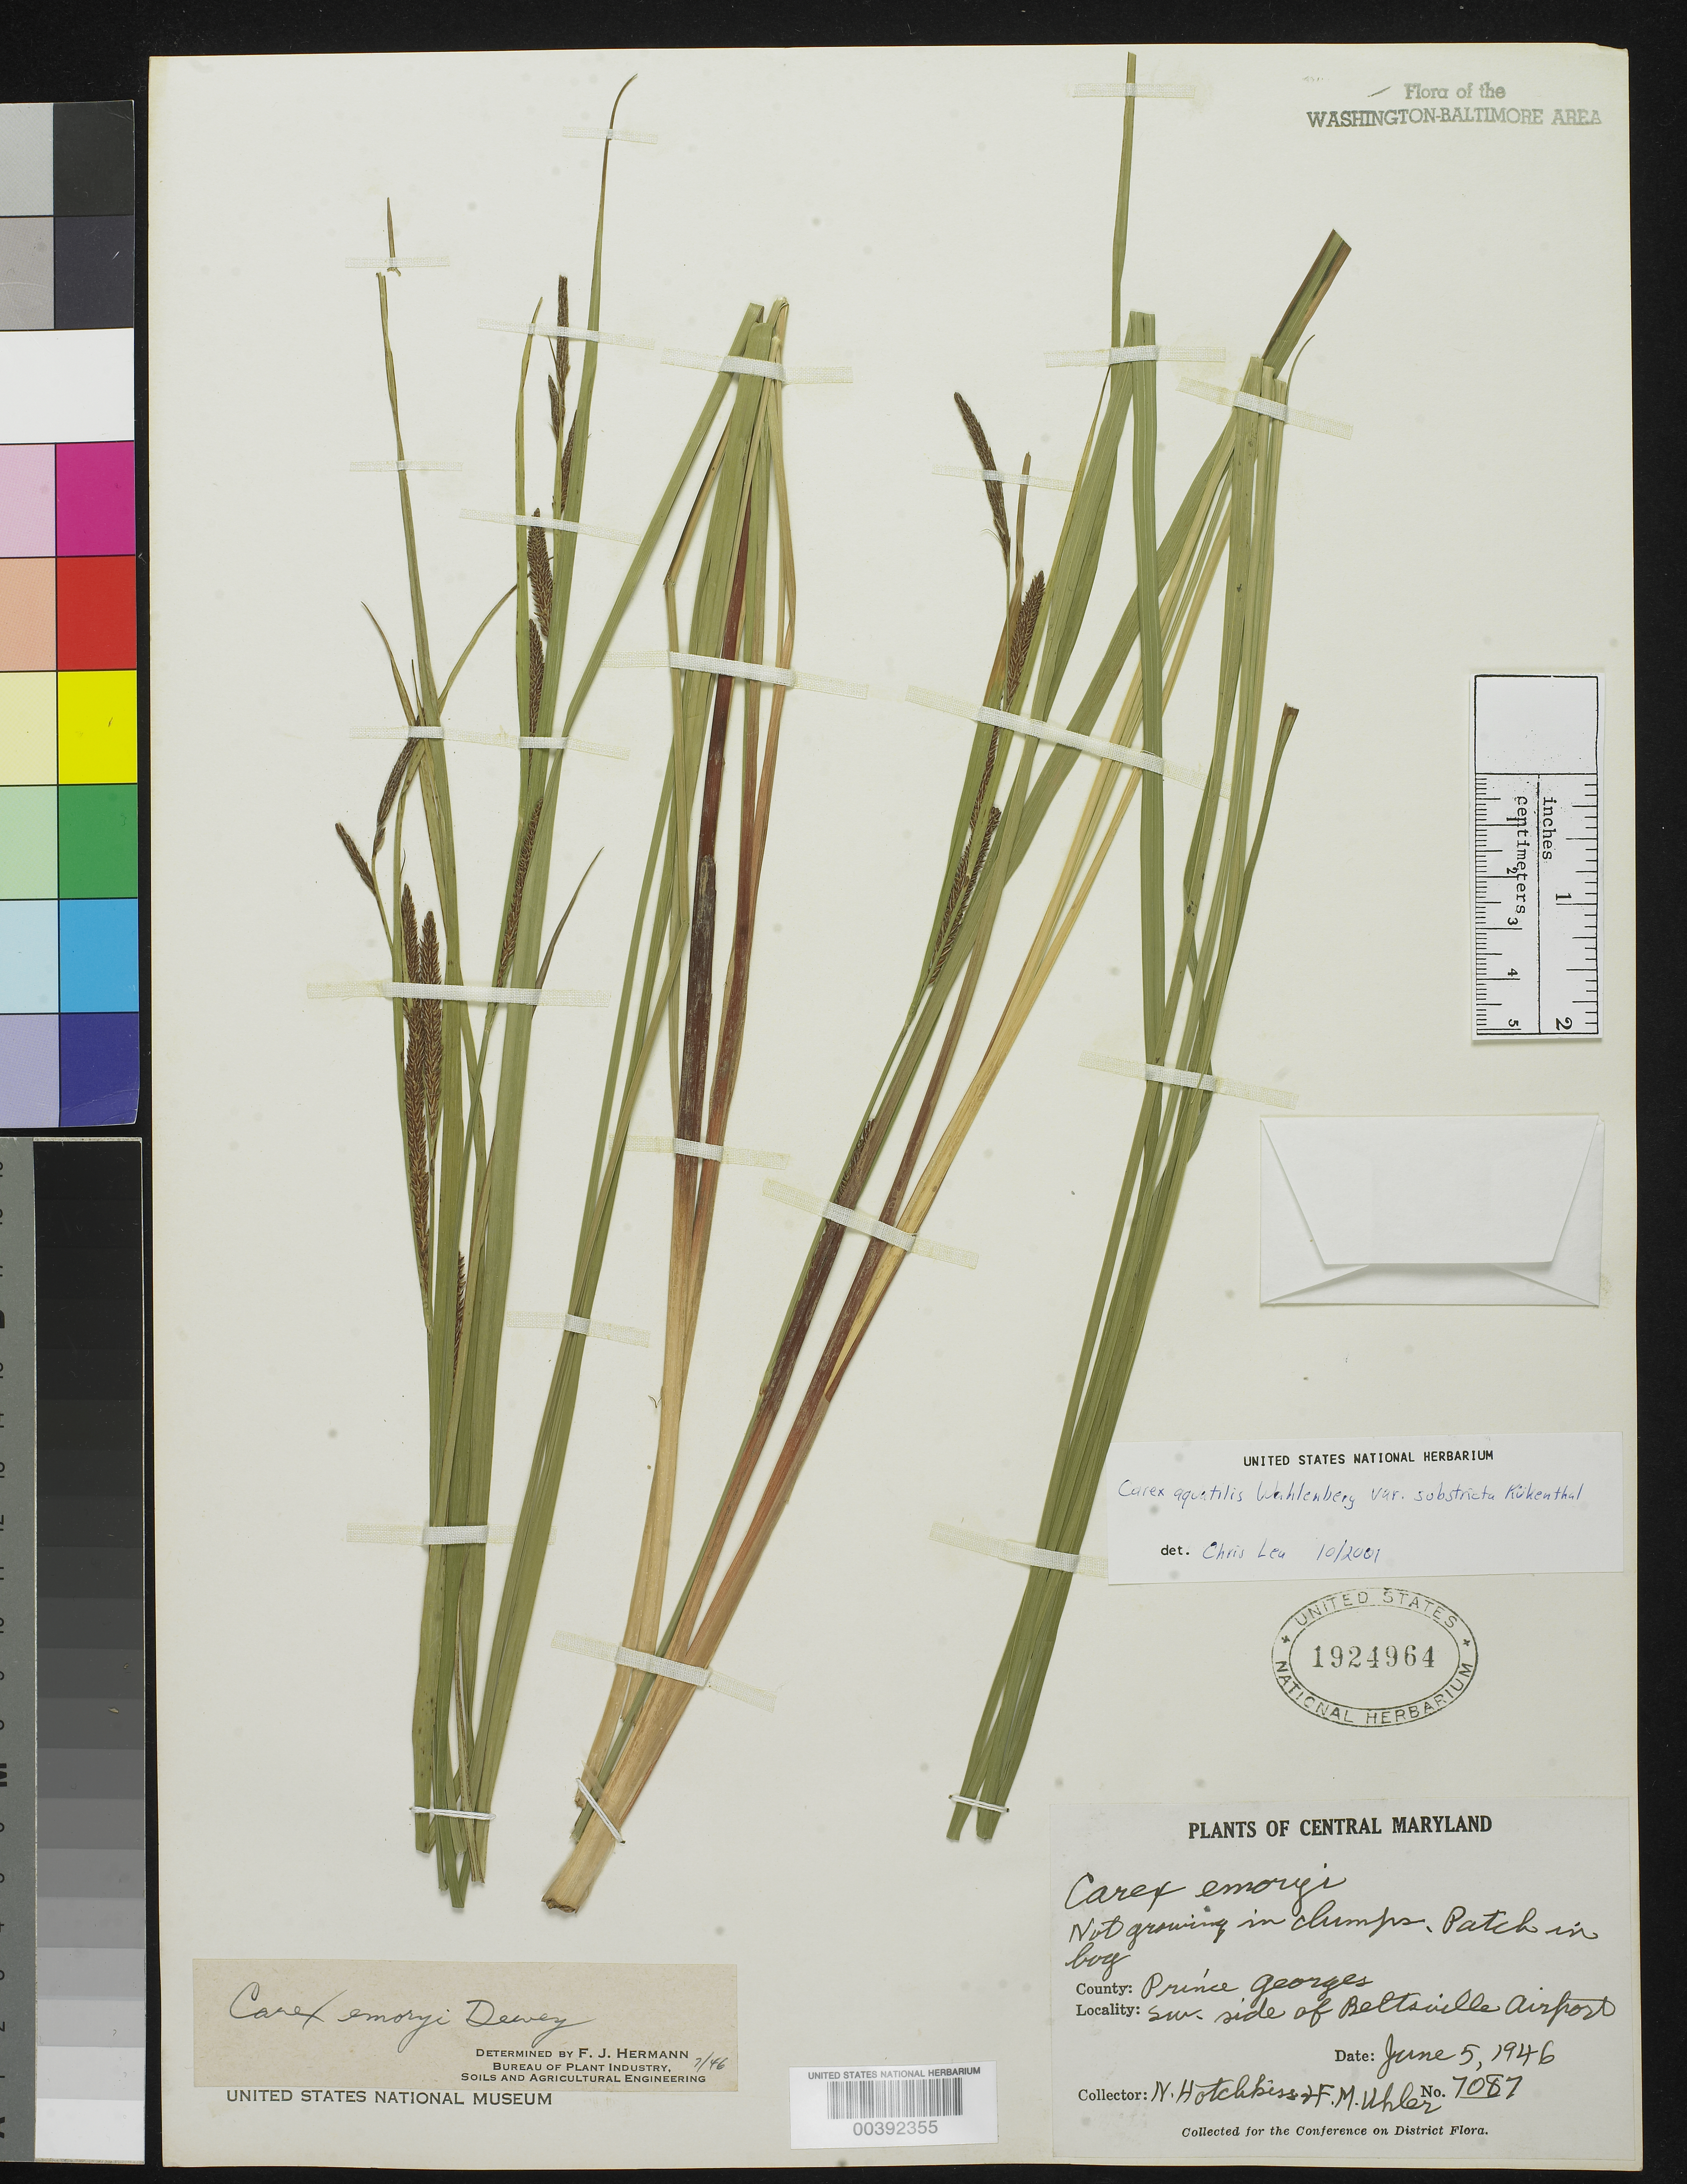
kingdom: Plantae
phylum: Tracheophyta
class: Liliopsida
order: Poales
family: Cyperaceae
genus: Carex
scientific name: Carex emoryi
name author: Dewey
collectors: N. Hotchkiss & F. M. Uhler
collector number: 7087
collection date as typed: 05 Jun 1946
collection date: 1946-06-05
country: United States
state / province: Maryland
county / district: Prince George's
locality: Beltsville Airport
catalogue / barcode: US 1924964